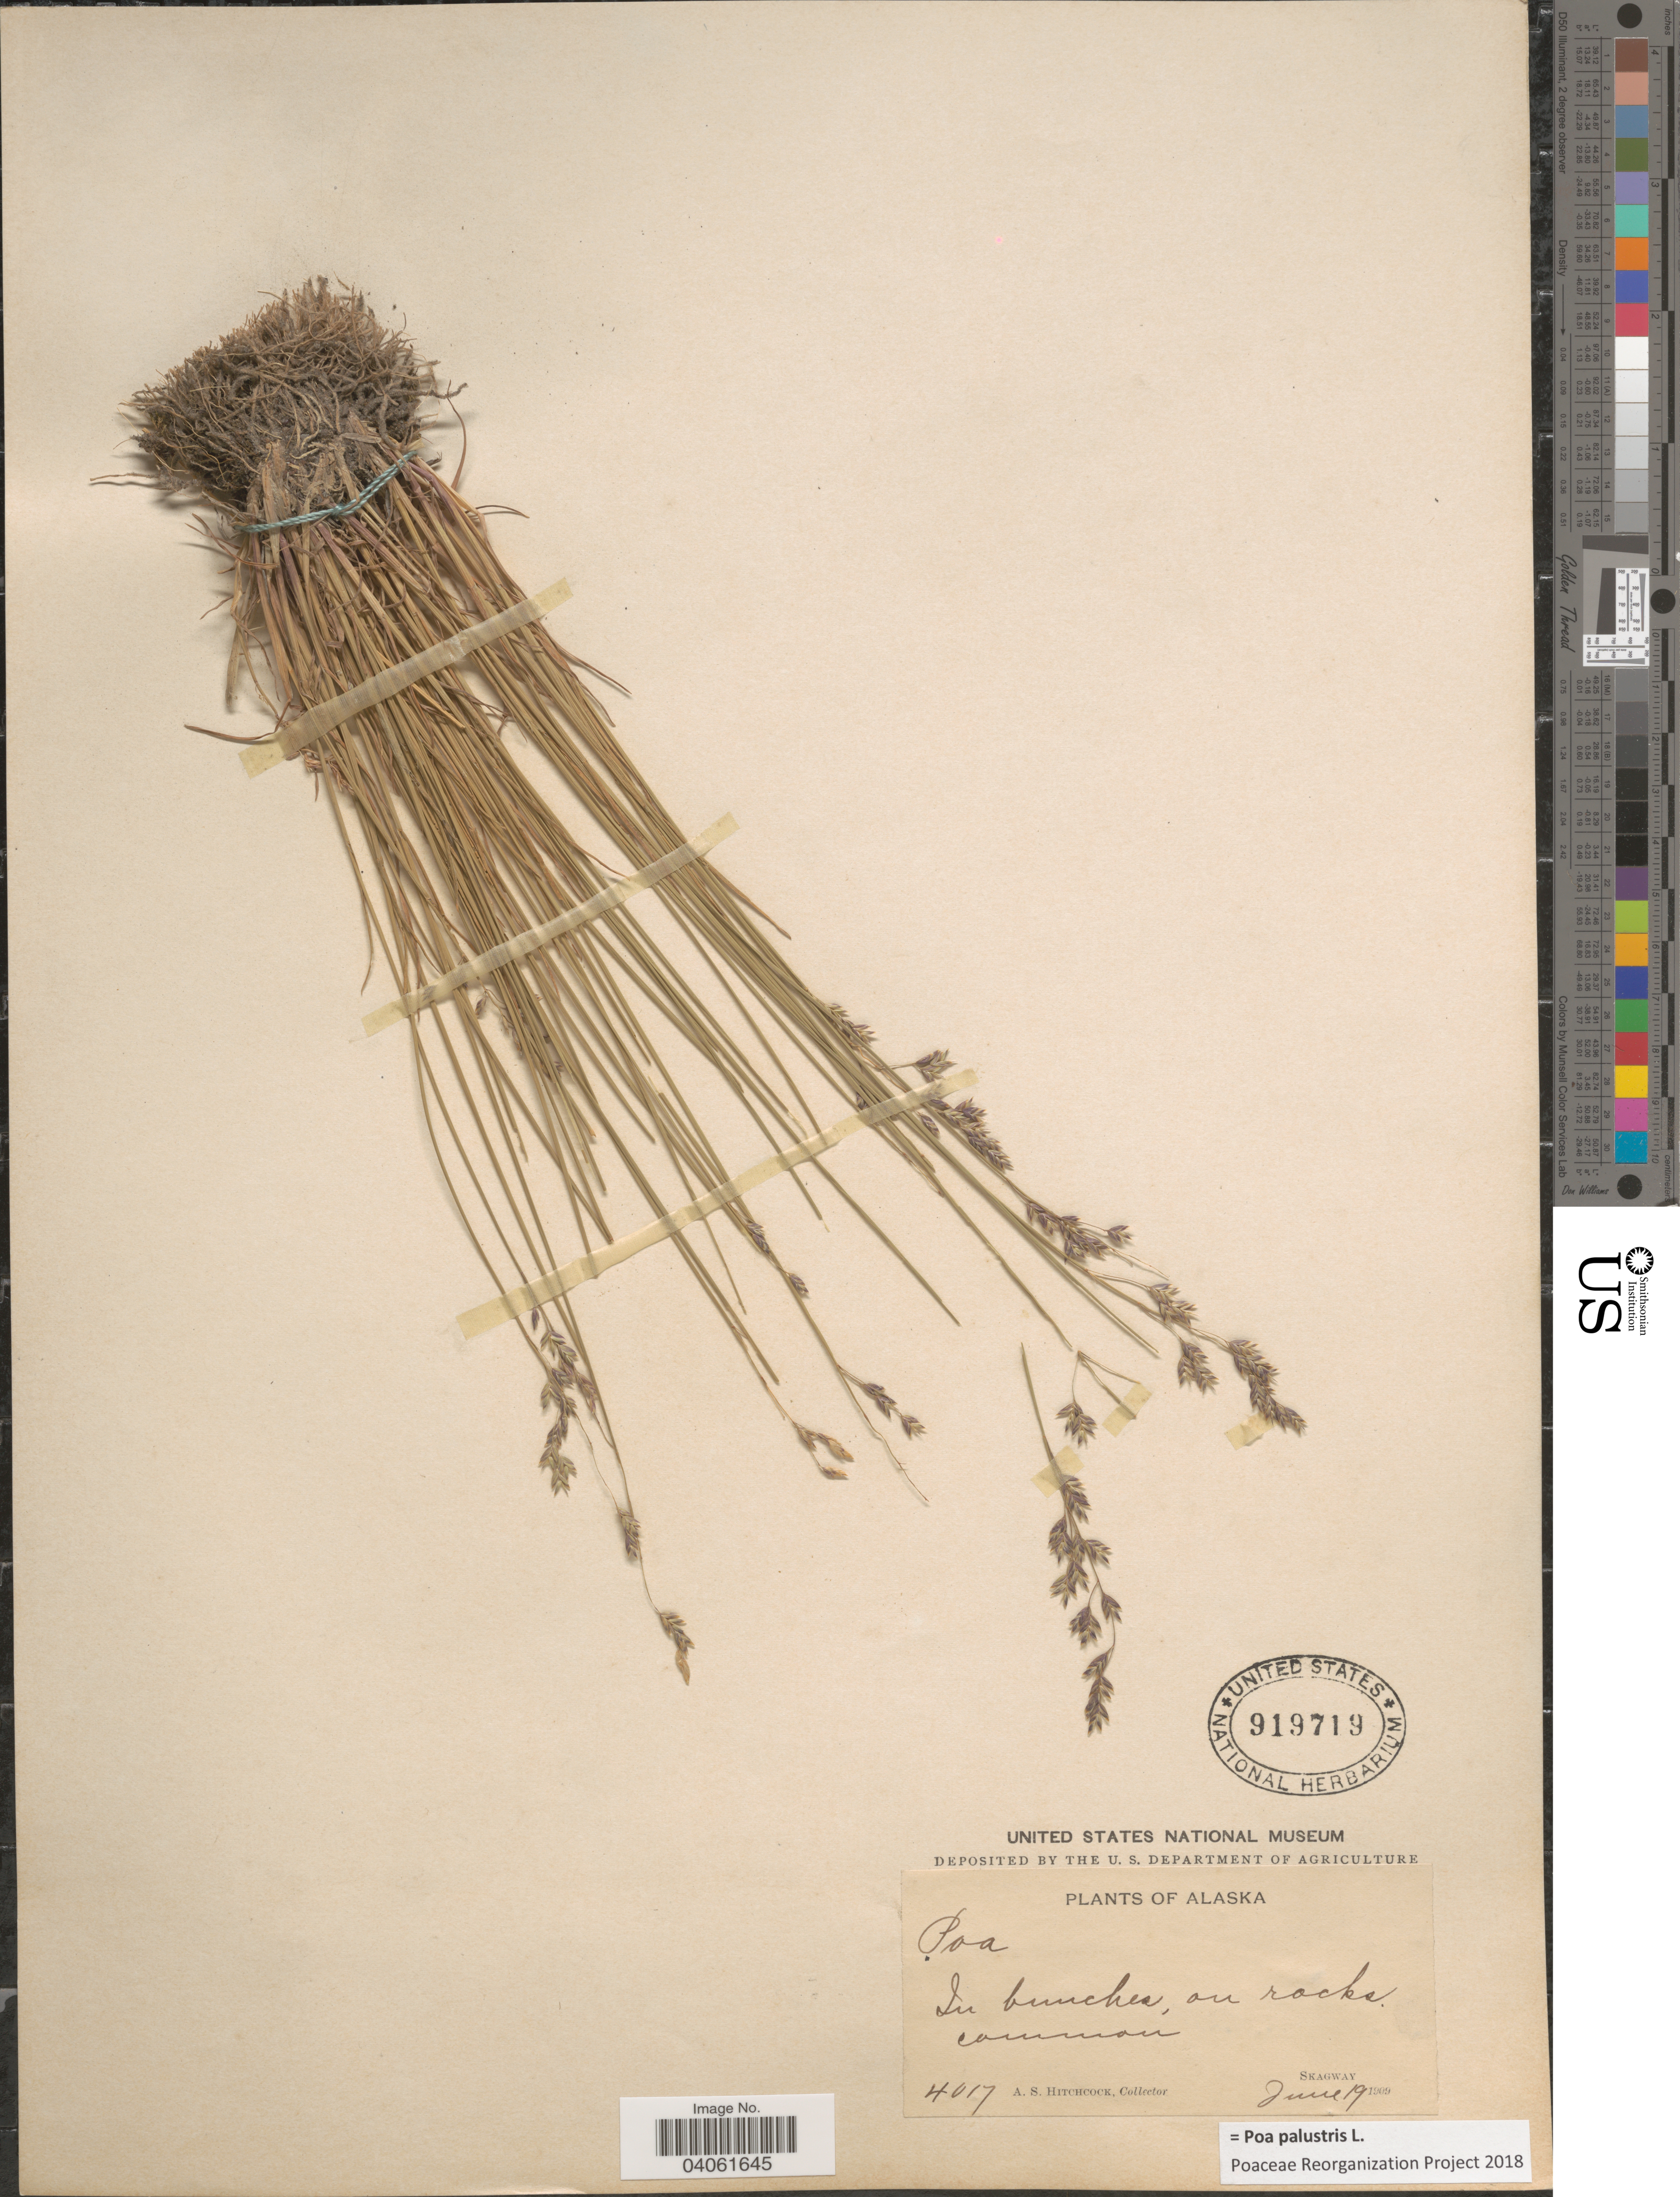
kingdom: Plantae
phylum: Tracheophyta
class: Liliopsida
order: Poales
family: Poaceae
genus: Poa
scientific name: Poa palustris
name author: L.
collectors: A. S. Hitchcock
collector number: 4017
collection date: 1909-06-19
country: United States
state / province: Alaska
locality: Skagway.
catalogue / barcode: US 919719